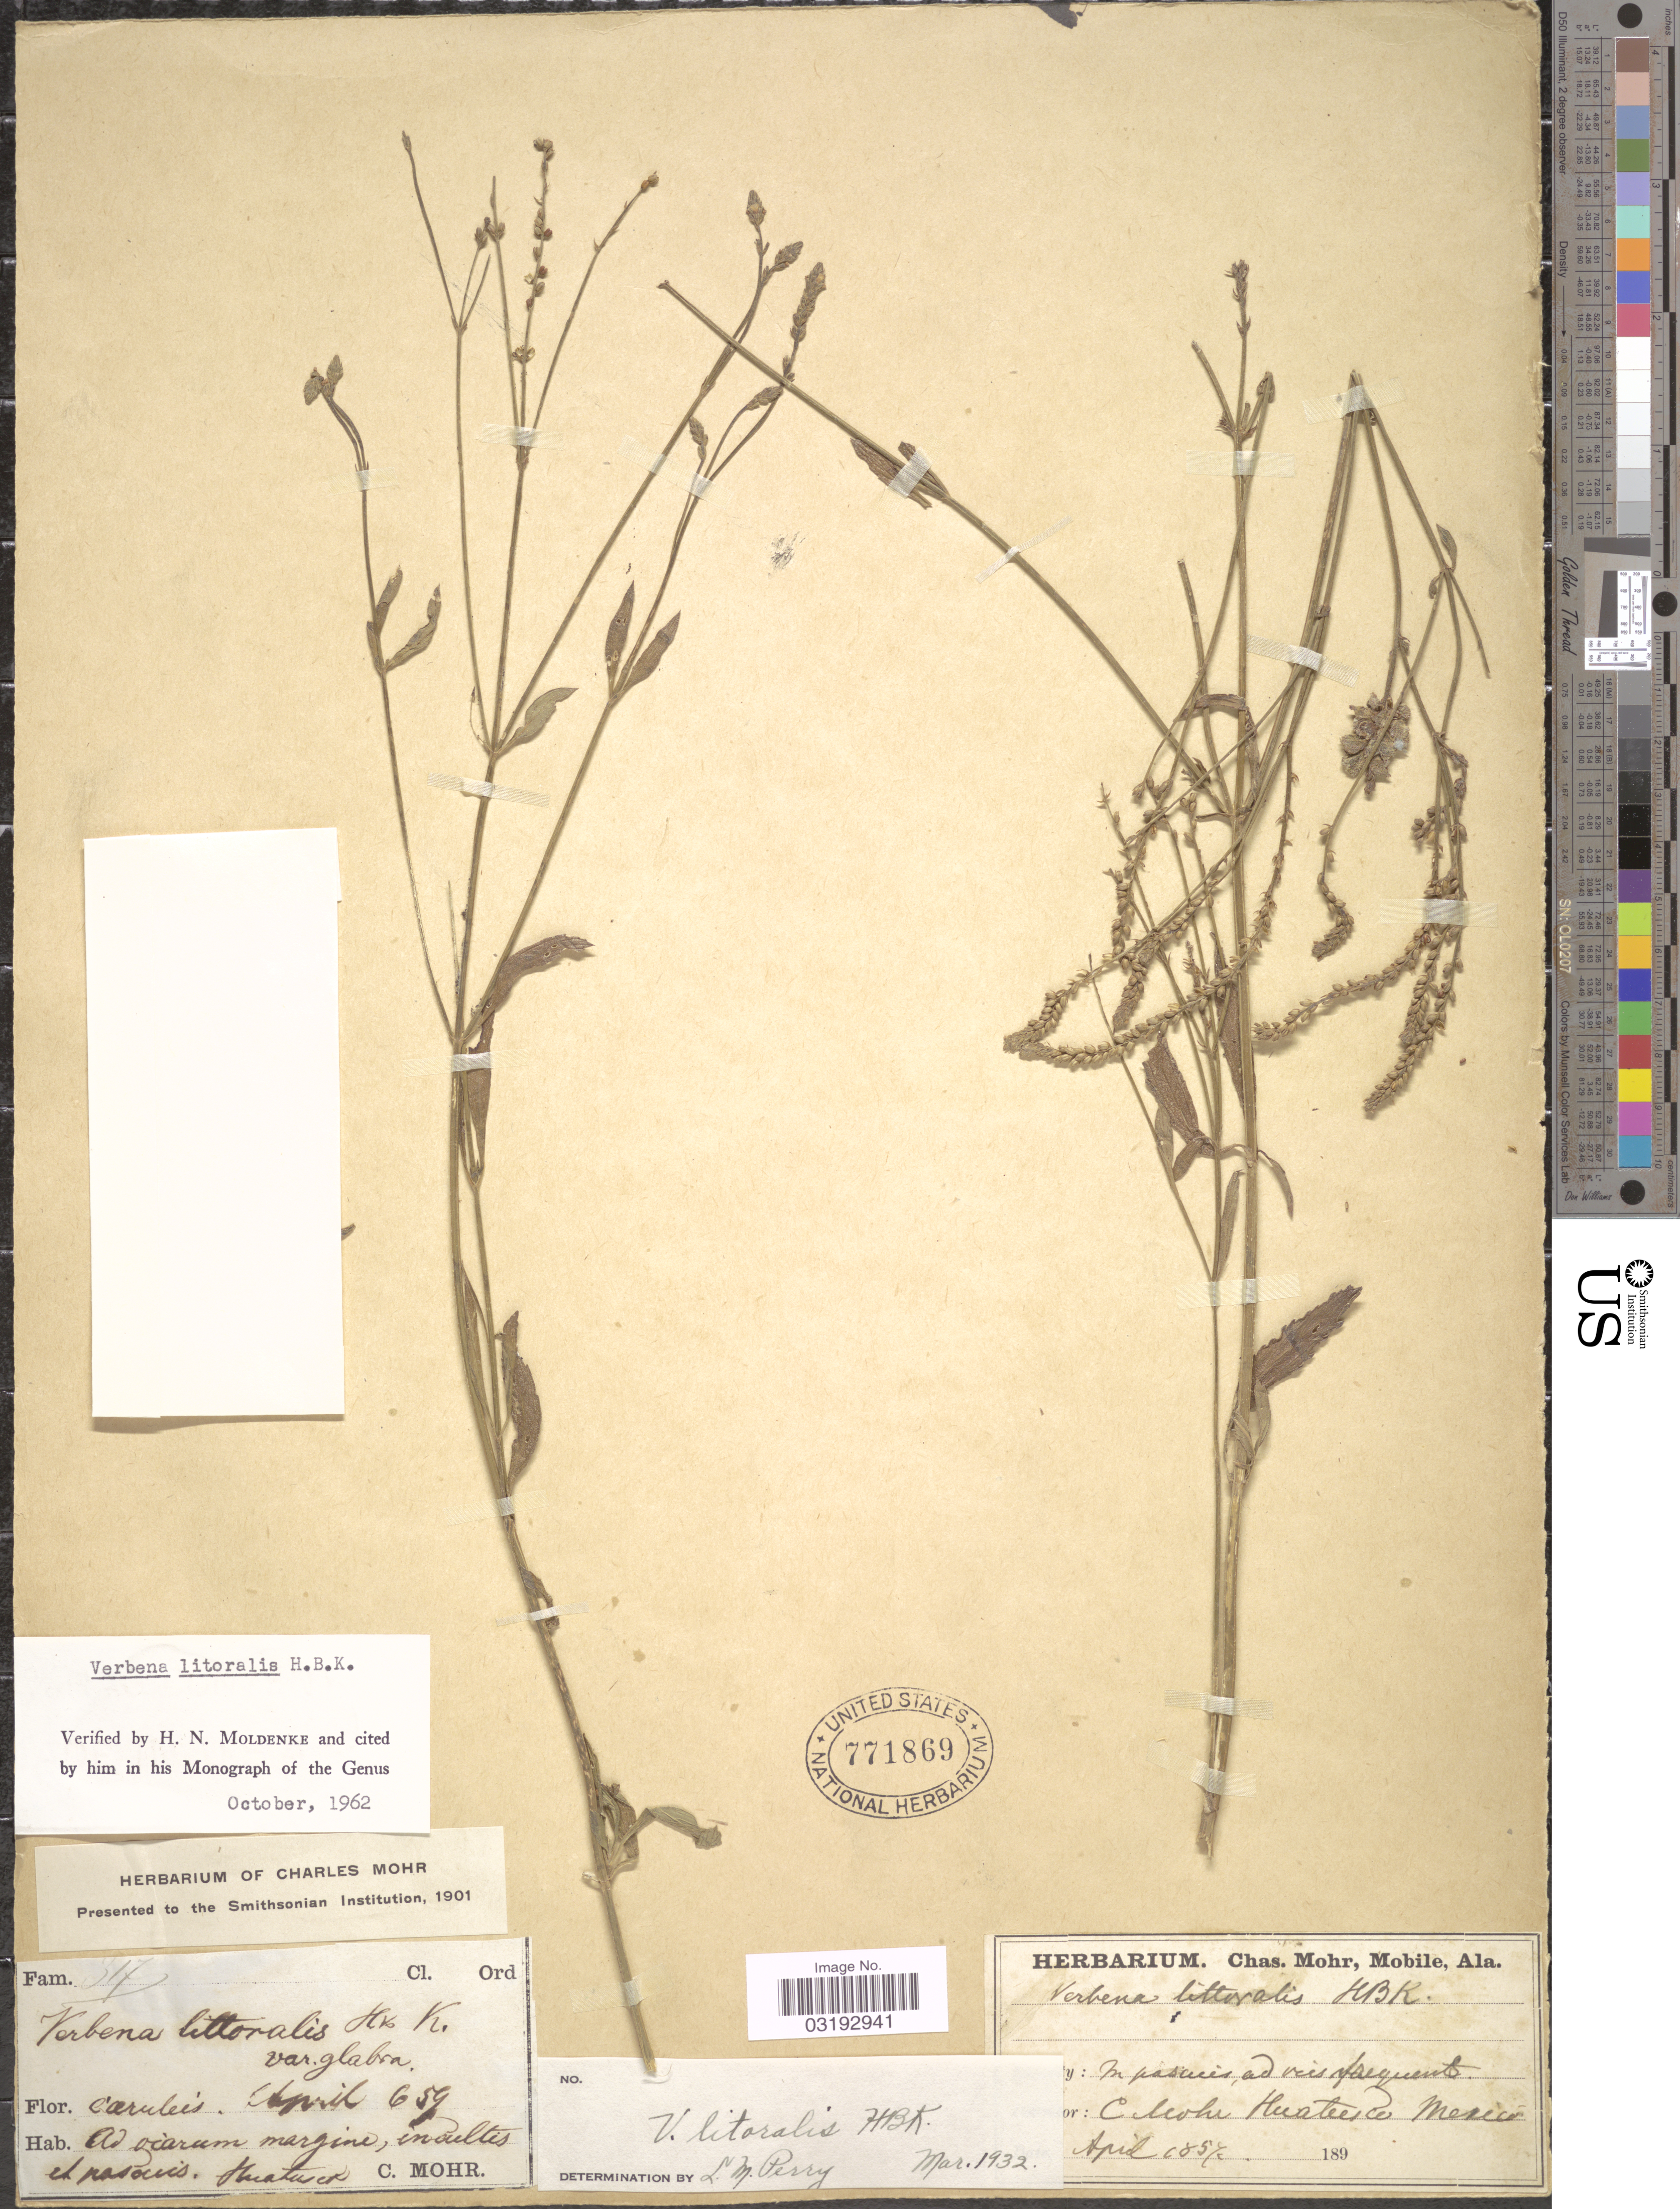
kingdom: Plantae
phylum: Tracheophyta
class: Magnoliopsida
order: Lamiales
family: Verbenaceae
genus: Verbena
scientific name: Verbena litoralis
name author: Kunth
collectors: C. T. Mohr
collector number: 317?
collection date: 1857-04-06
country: Mexico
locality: Ad viarum margine, incultis et pascuis. Huatusca.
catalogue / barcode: US 771869